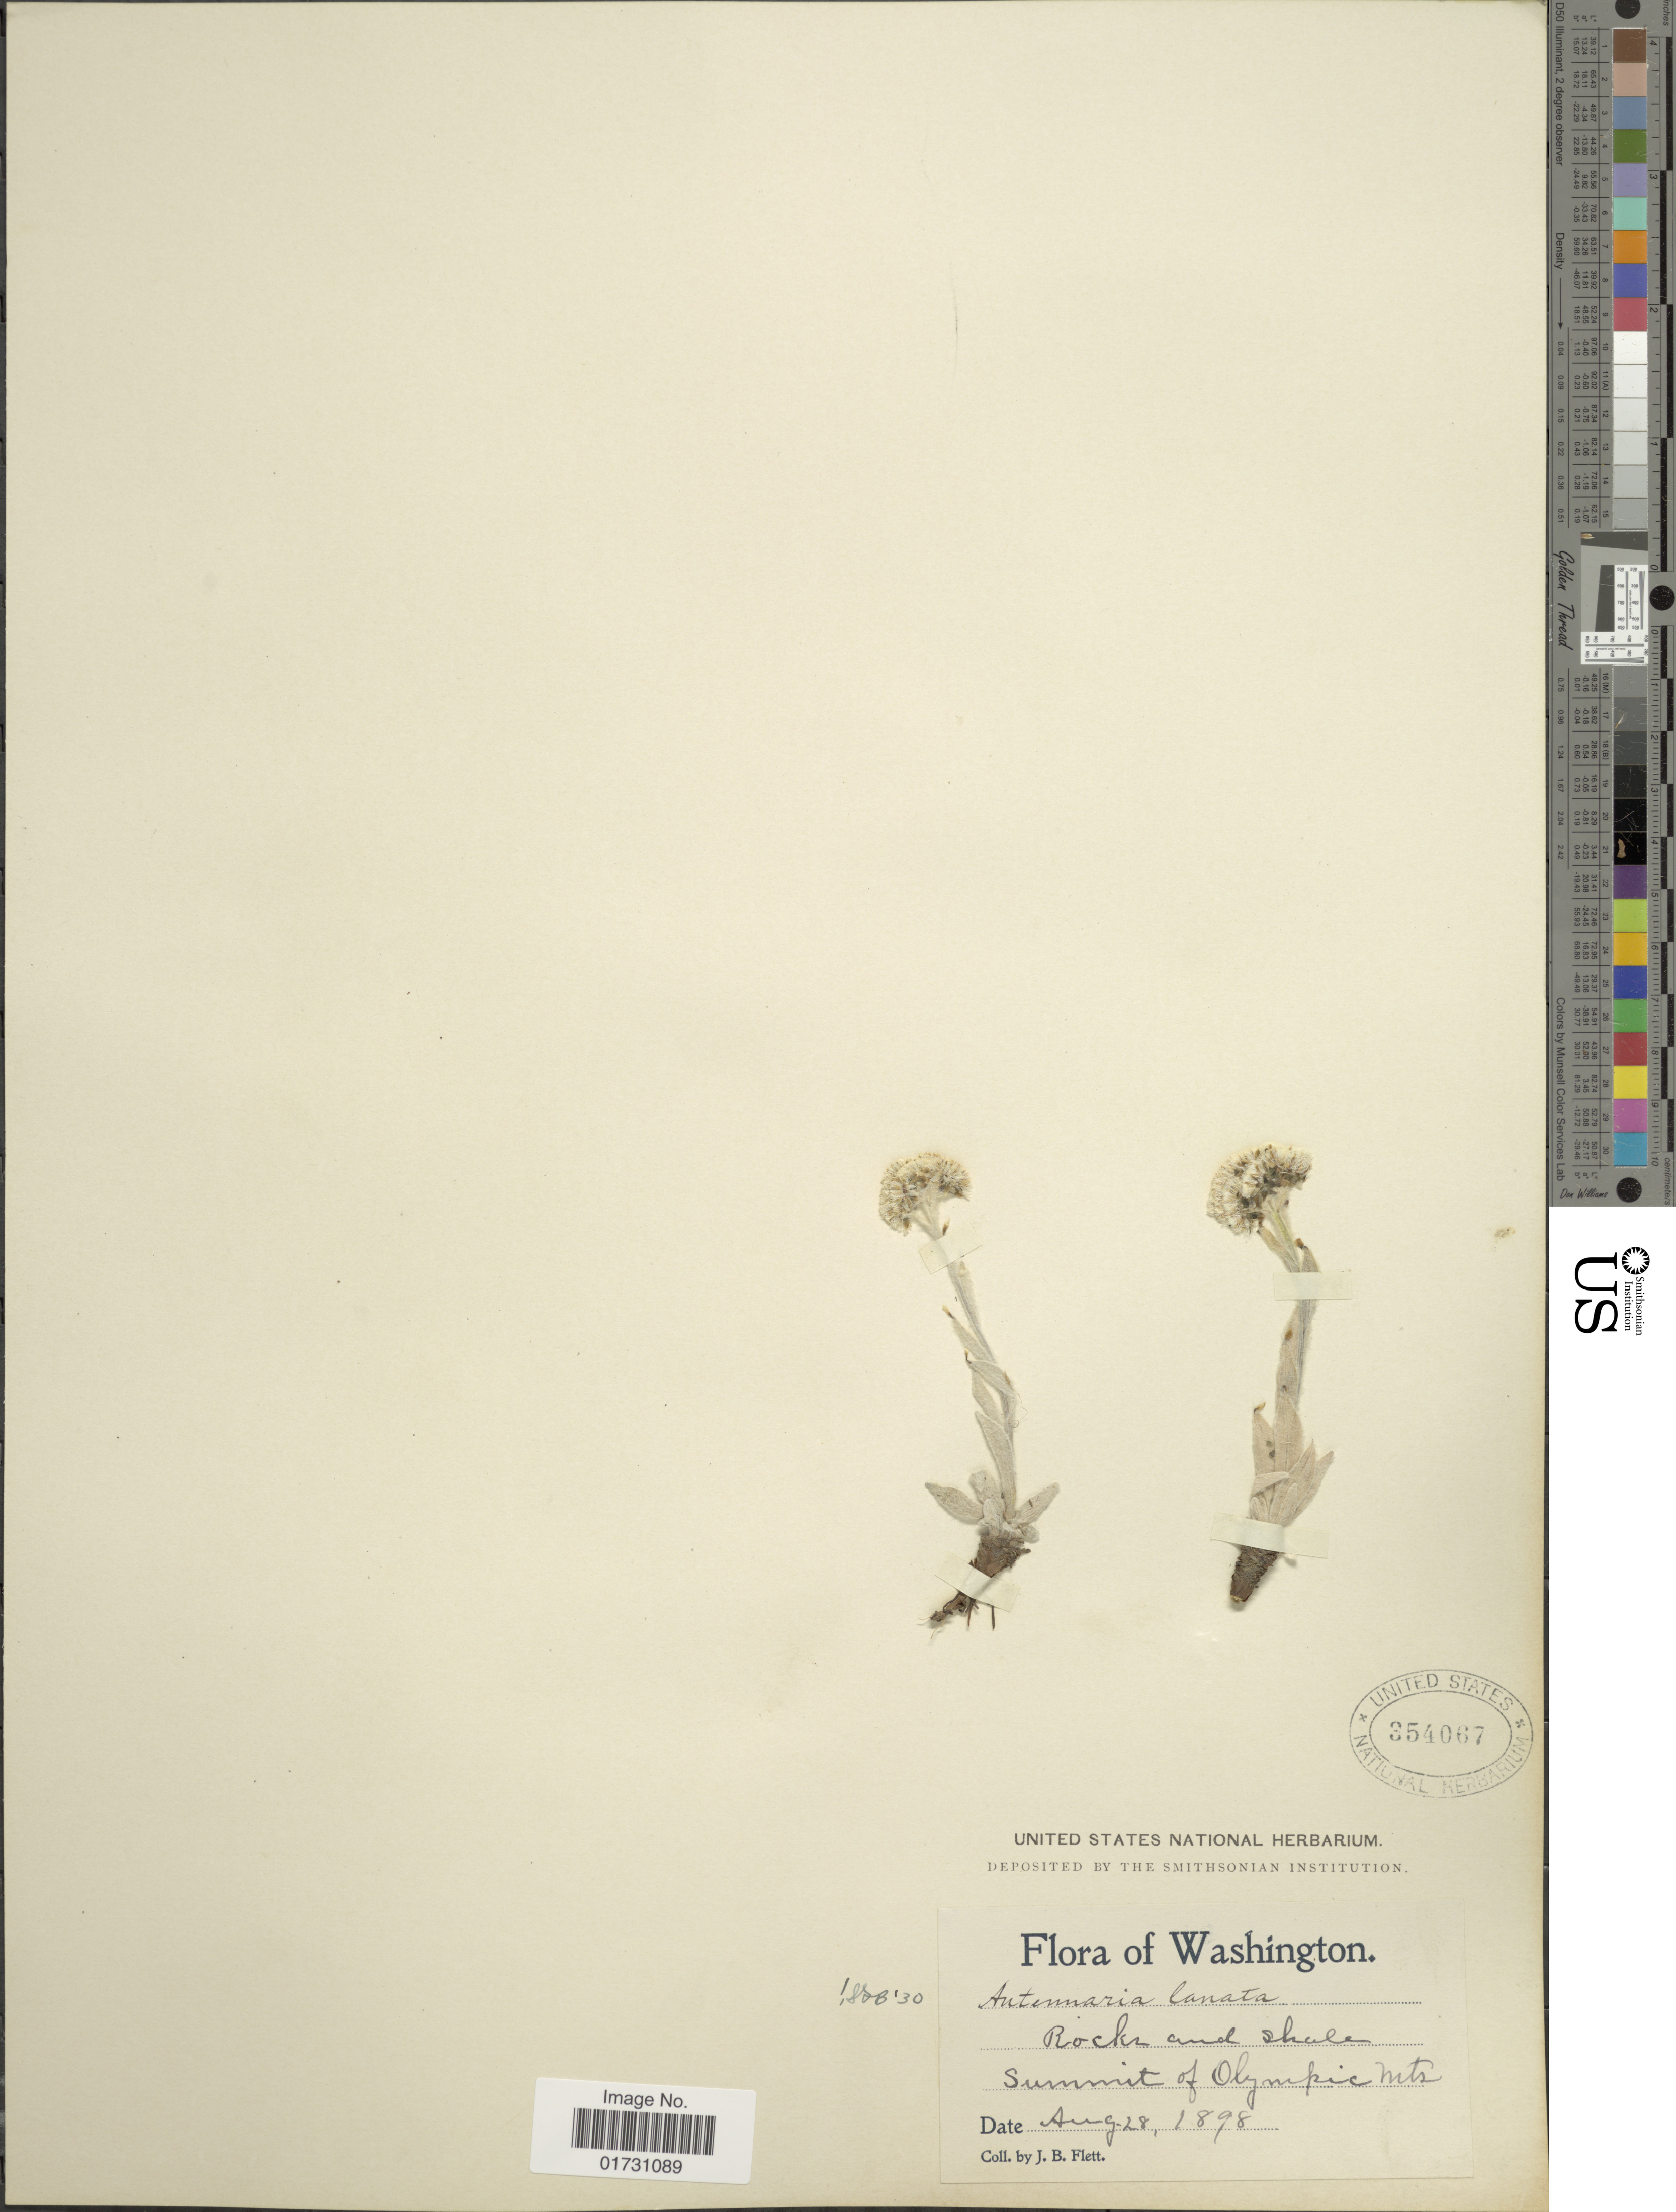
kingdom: Plantae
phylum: Tracheophyta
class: Magnoliopsida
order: Asterales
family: Asteraceae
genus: Antennaria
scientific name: Antennaria lanata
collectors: J. Flett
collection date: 1898-08-28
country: United States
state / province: Washington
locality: Summit of Olympic Mts.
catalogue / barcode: US 354067